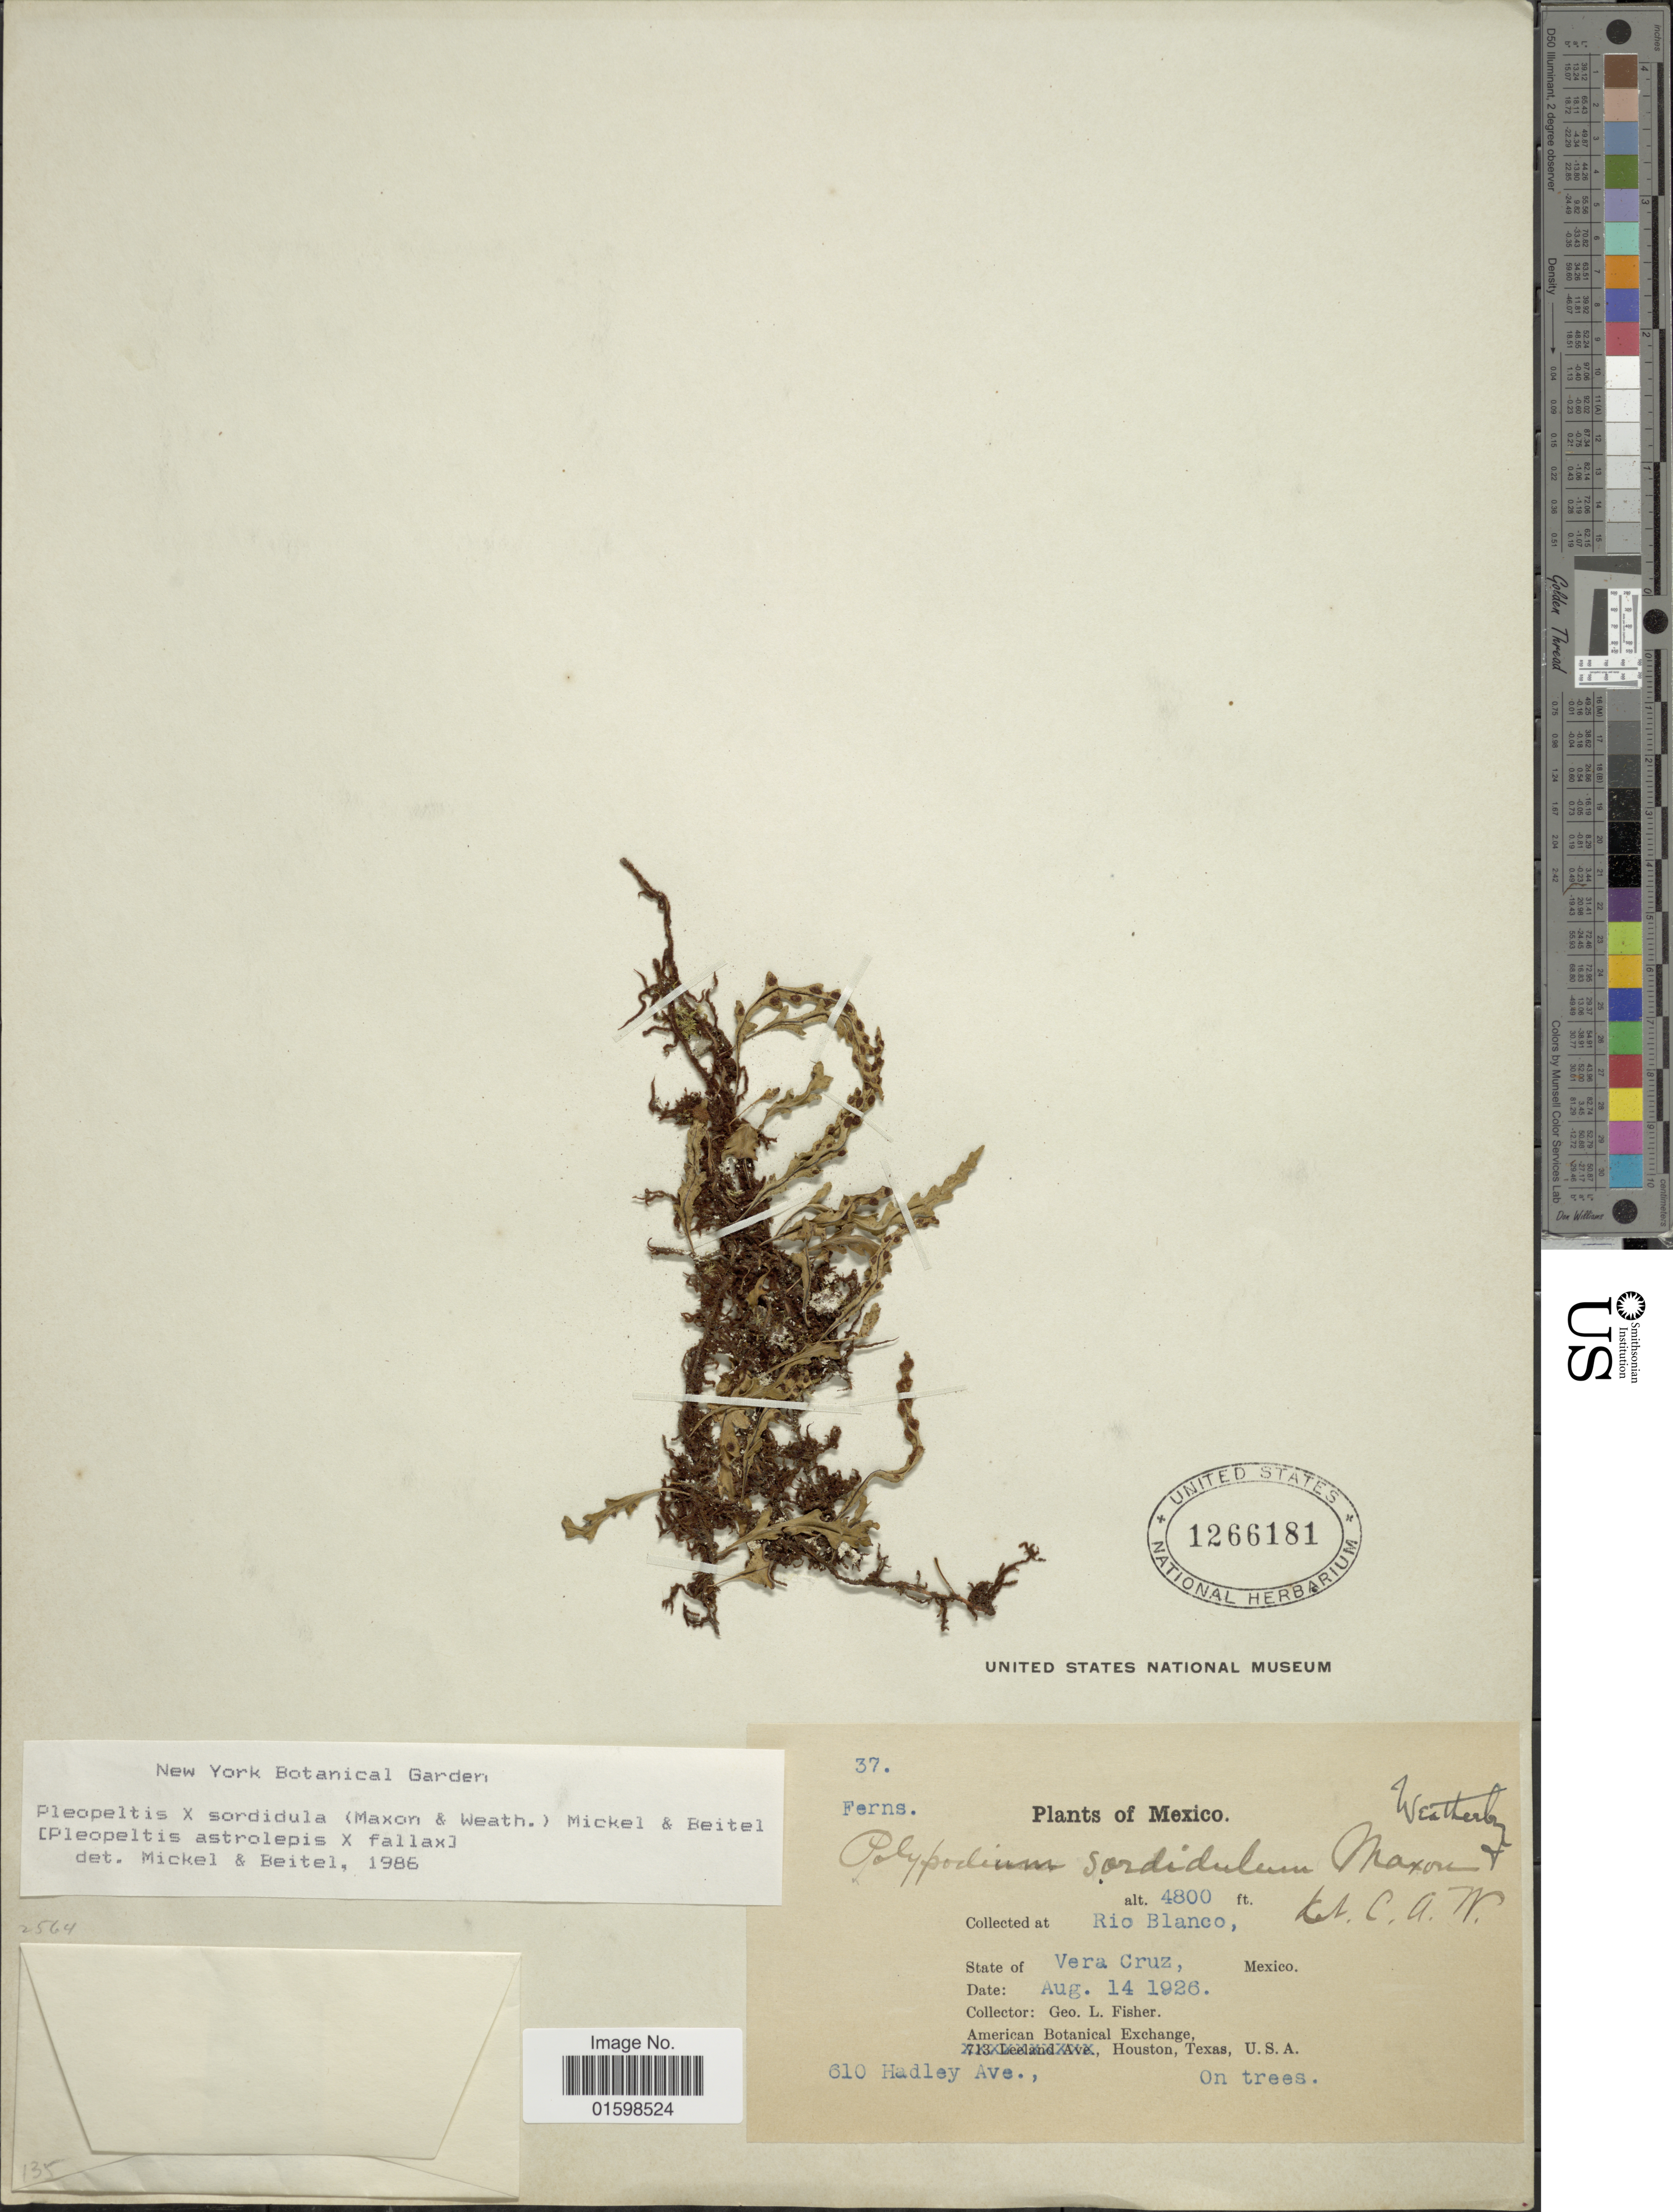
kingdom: Plantae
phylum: Tracheophyta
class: Polypodiopsida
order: Polypodiales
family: Polypodiaceae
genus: Pleopeltis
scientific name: Pleopeltis x sordidula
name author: (Maxon & Weath.) Mickel & Beitel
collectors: G. L. Fisher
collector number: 37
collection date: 1926-08-14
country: Mexico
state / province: Veracruz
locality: Rio Blanco, Vera Cruz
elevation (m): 1463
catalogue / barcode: US 1266181